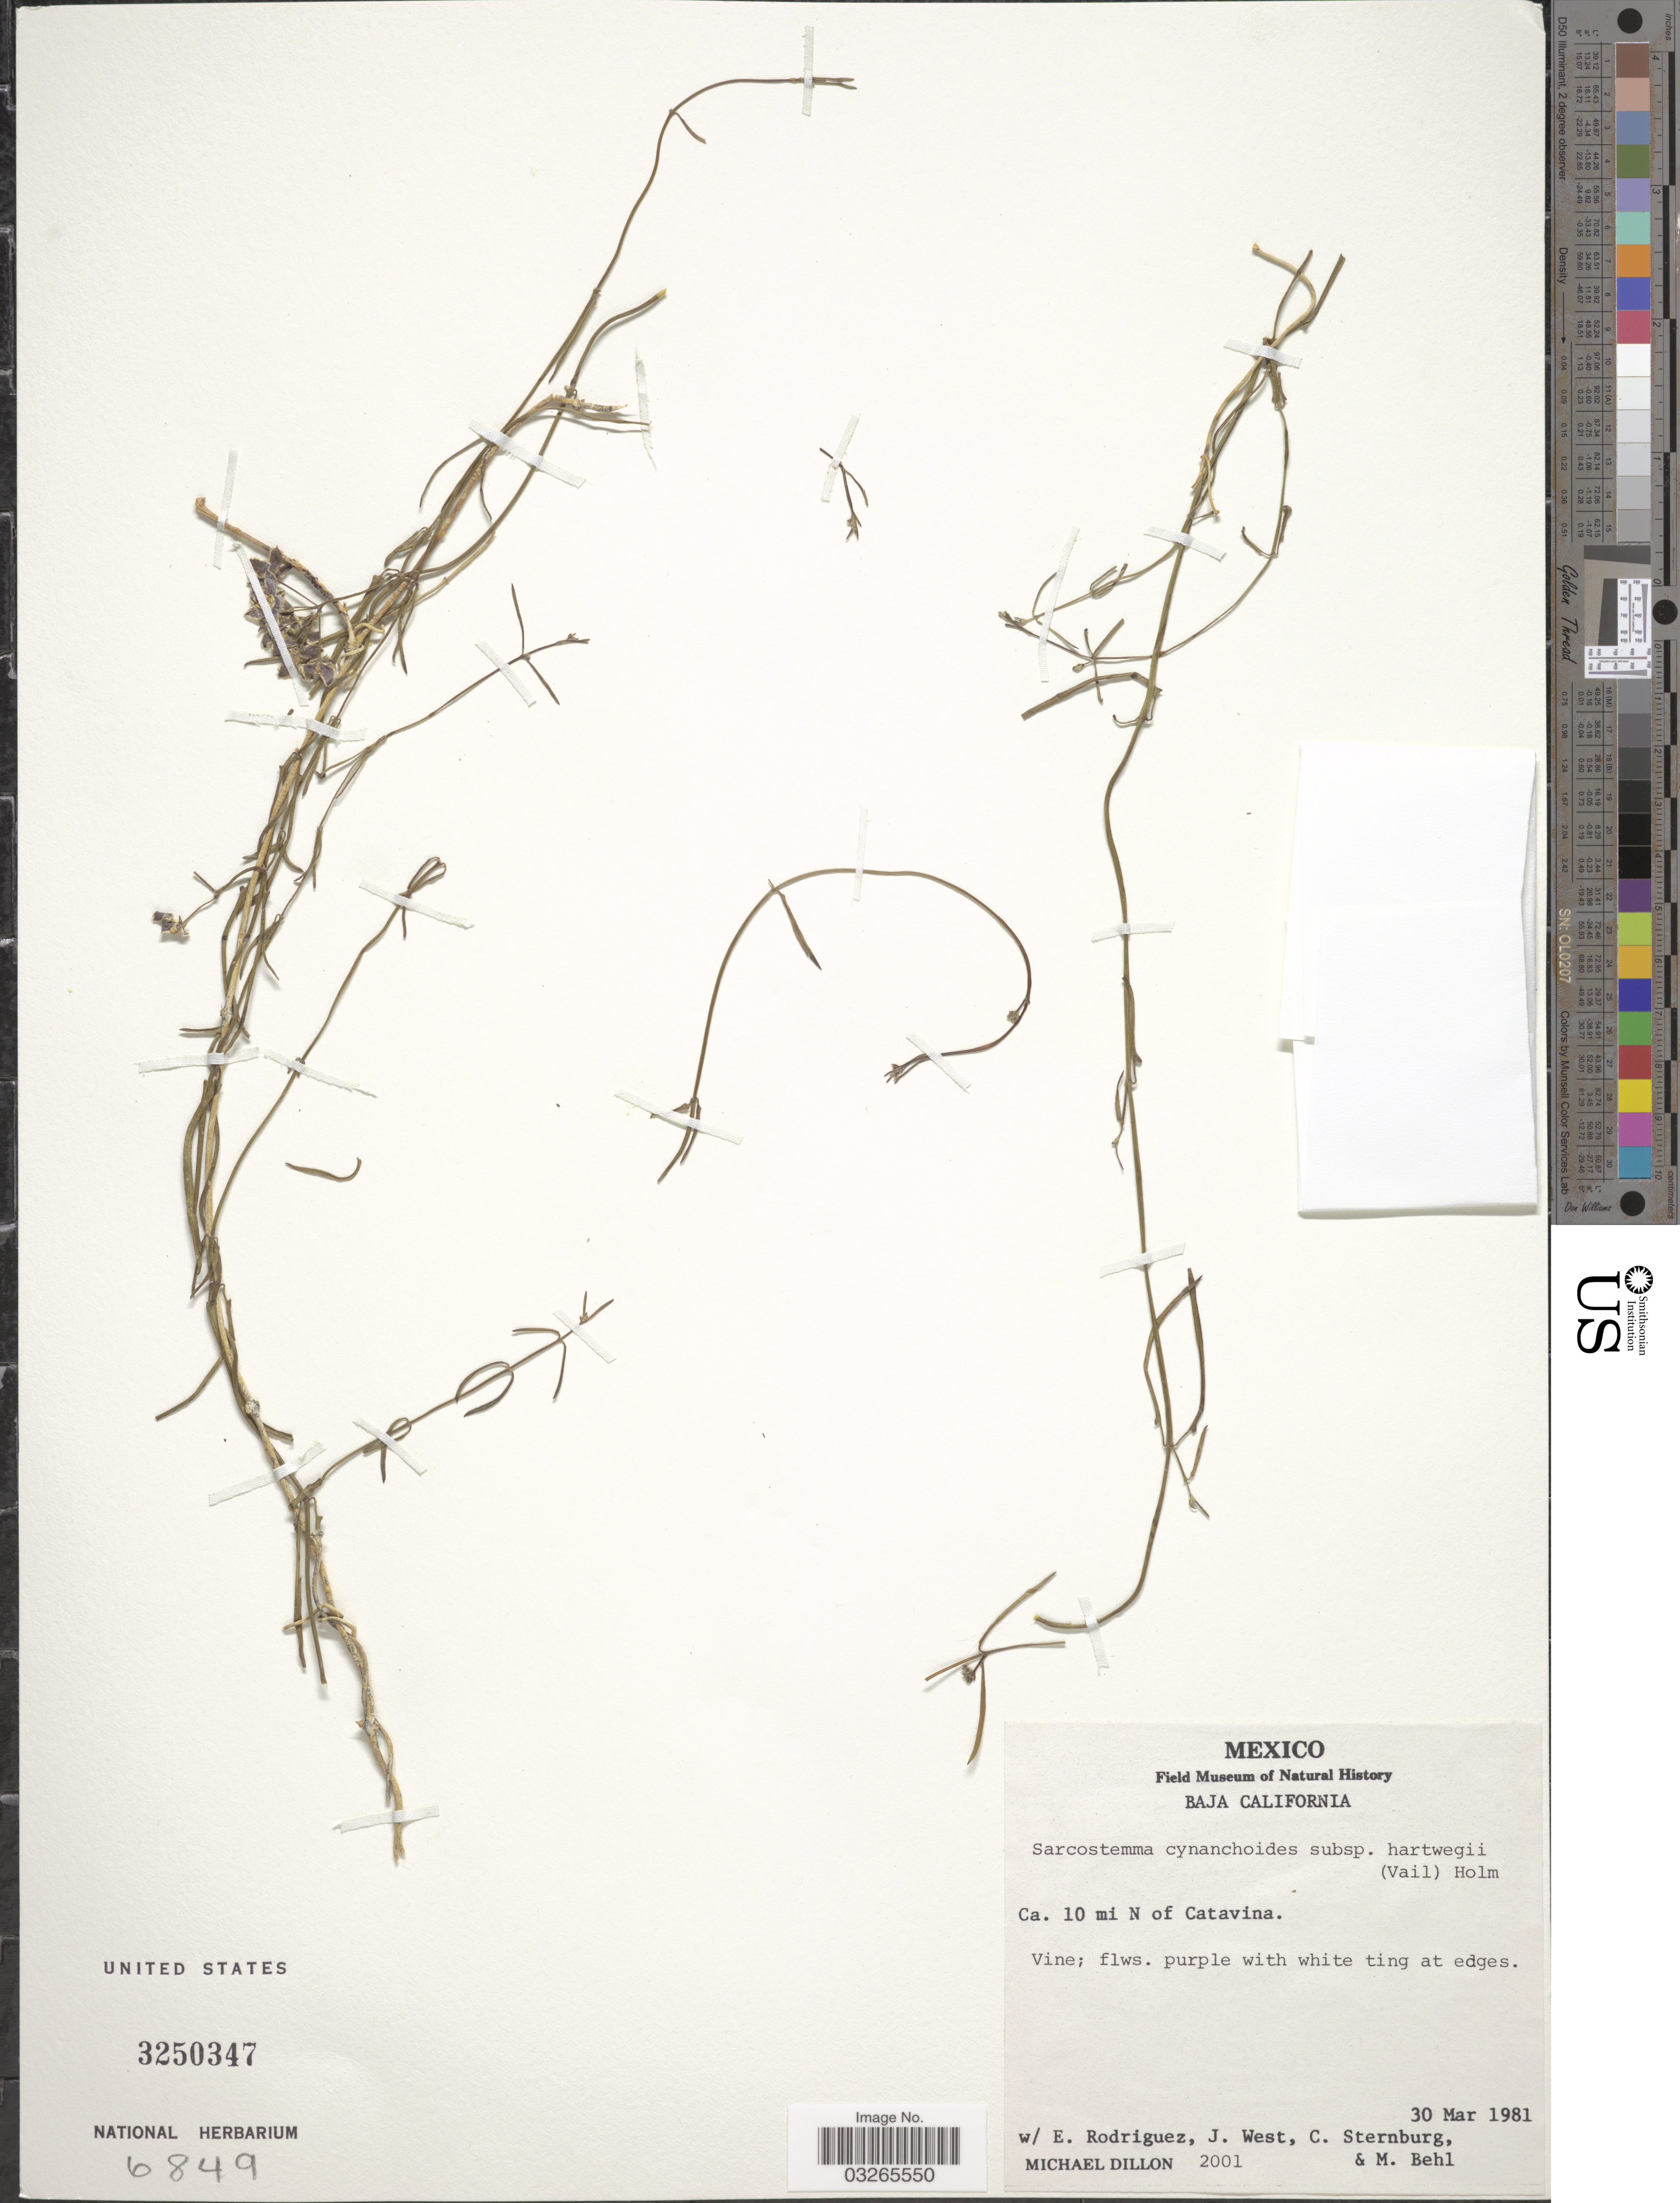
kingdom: Plantae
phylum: Tracheophyta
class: Magnoliopsida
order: Gentianales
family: Apocynaceae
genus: Sarcostemma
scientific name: Sarcostemma cynanchoides subsp. hartwegii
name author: (Vail) R.W. Holm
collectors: M. O. Dillon, E. Rodriguez, J. West, C. Sternburg & M. Behl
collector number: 2001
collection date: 1981-03-30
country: Mexico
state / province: Baja California Norte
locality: Baja California, Ca. 10 mi N of Catavina.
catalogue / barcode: US 3250347